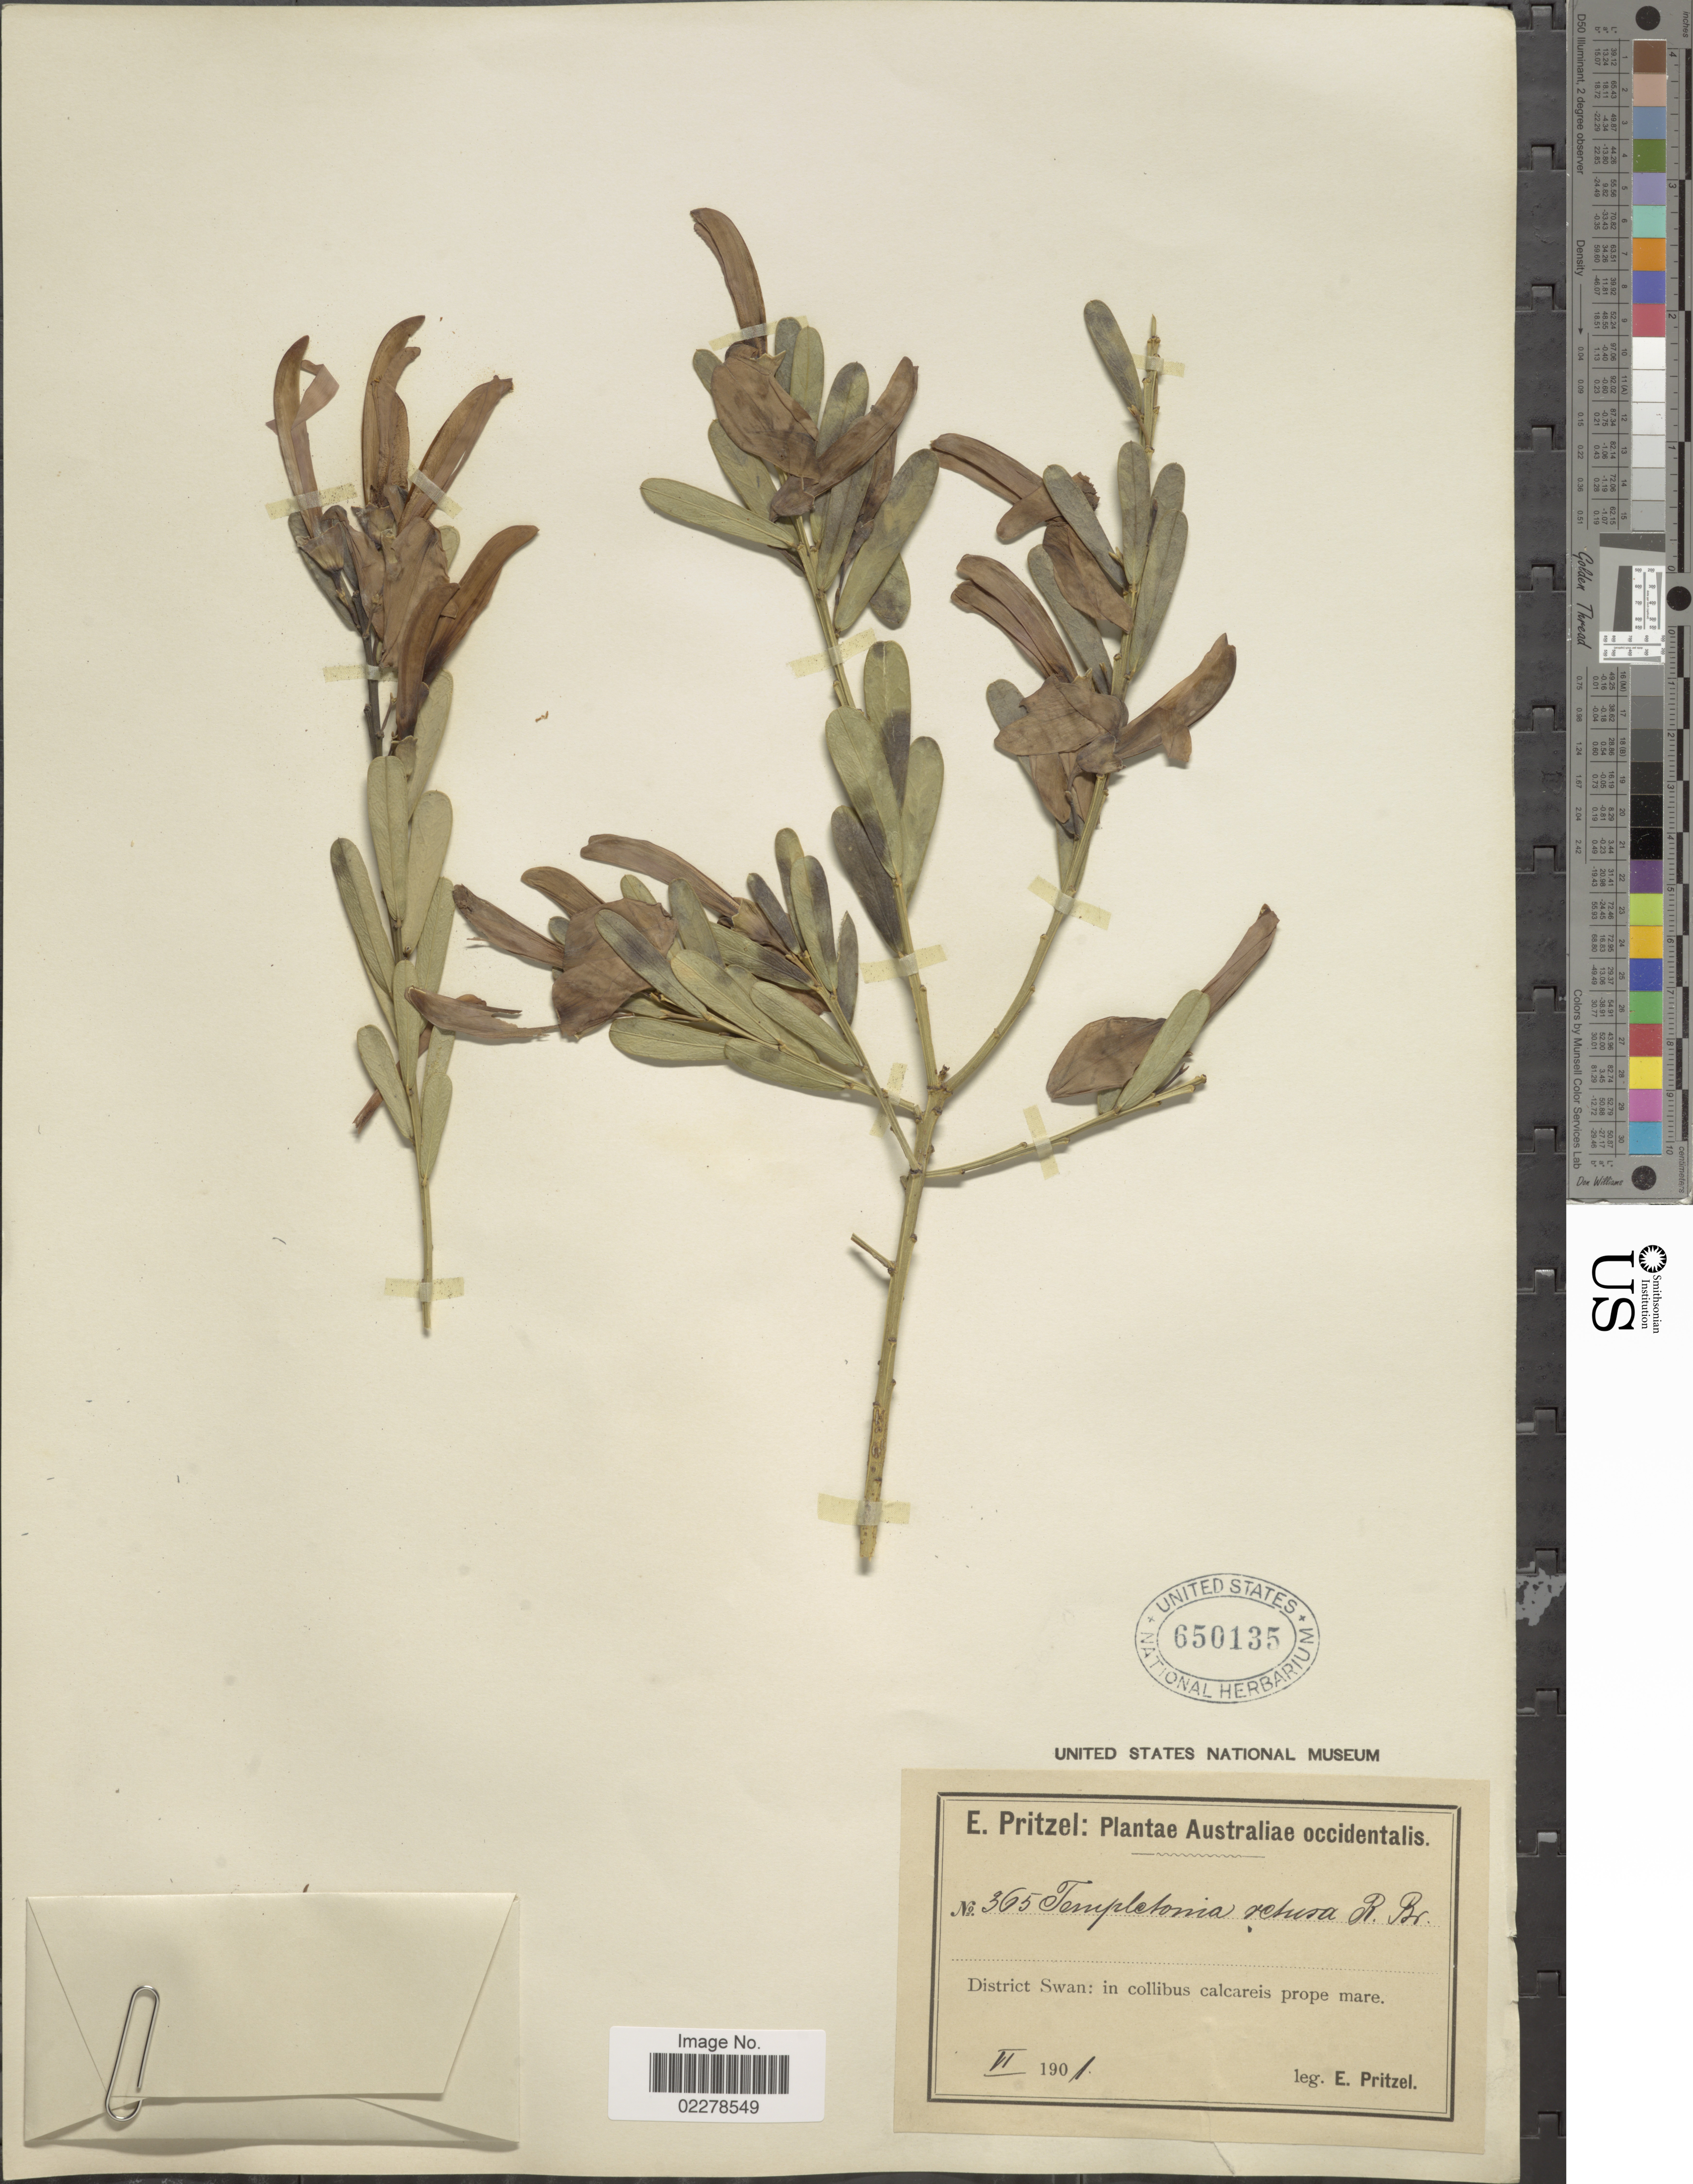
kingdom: Plantae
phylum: Tracheophyta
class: Magnoliopsida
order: Fabales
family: Fabaceae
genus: Templetonia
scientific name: Templetonia retusa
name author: R. Br.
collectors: E. G. Pritzel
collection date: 1901-06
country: Australia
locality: Australiae occidentalis. District Swan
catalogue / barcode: US 650135